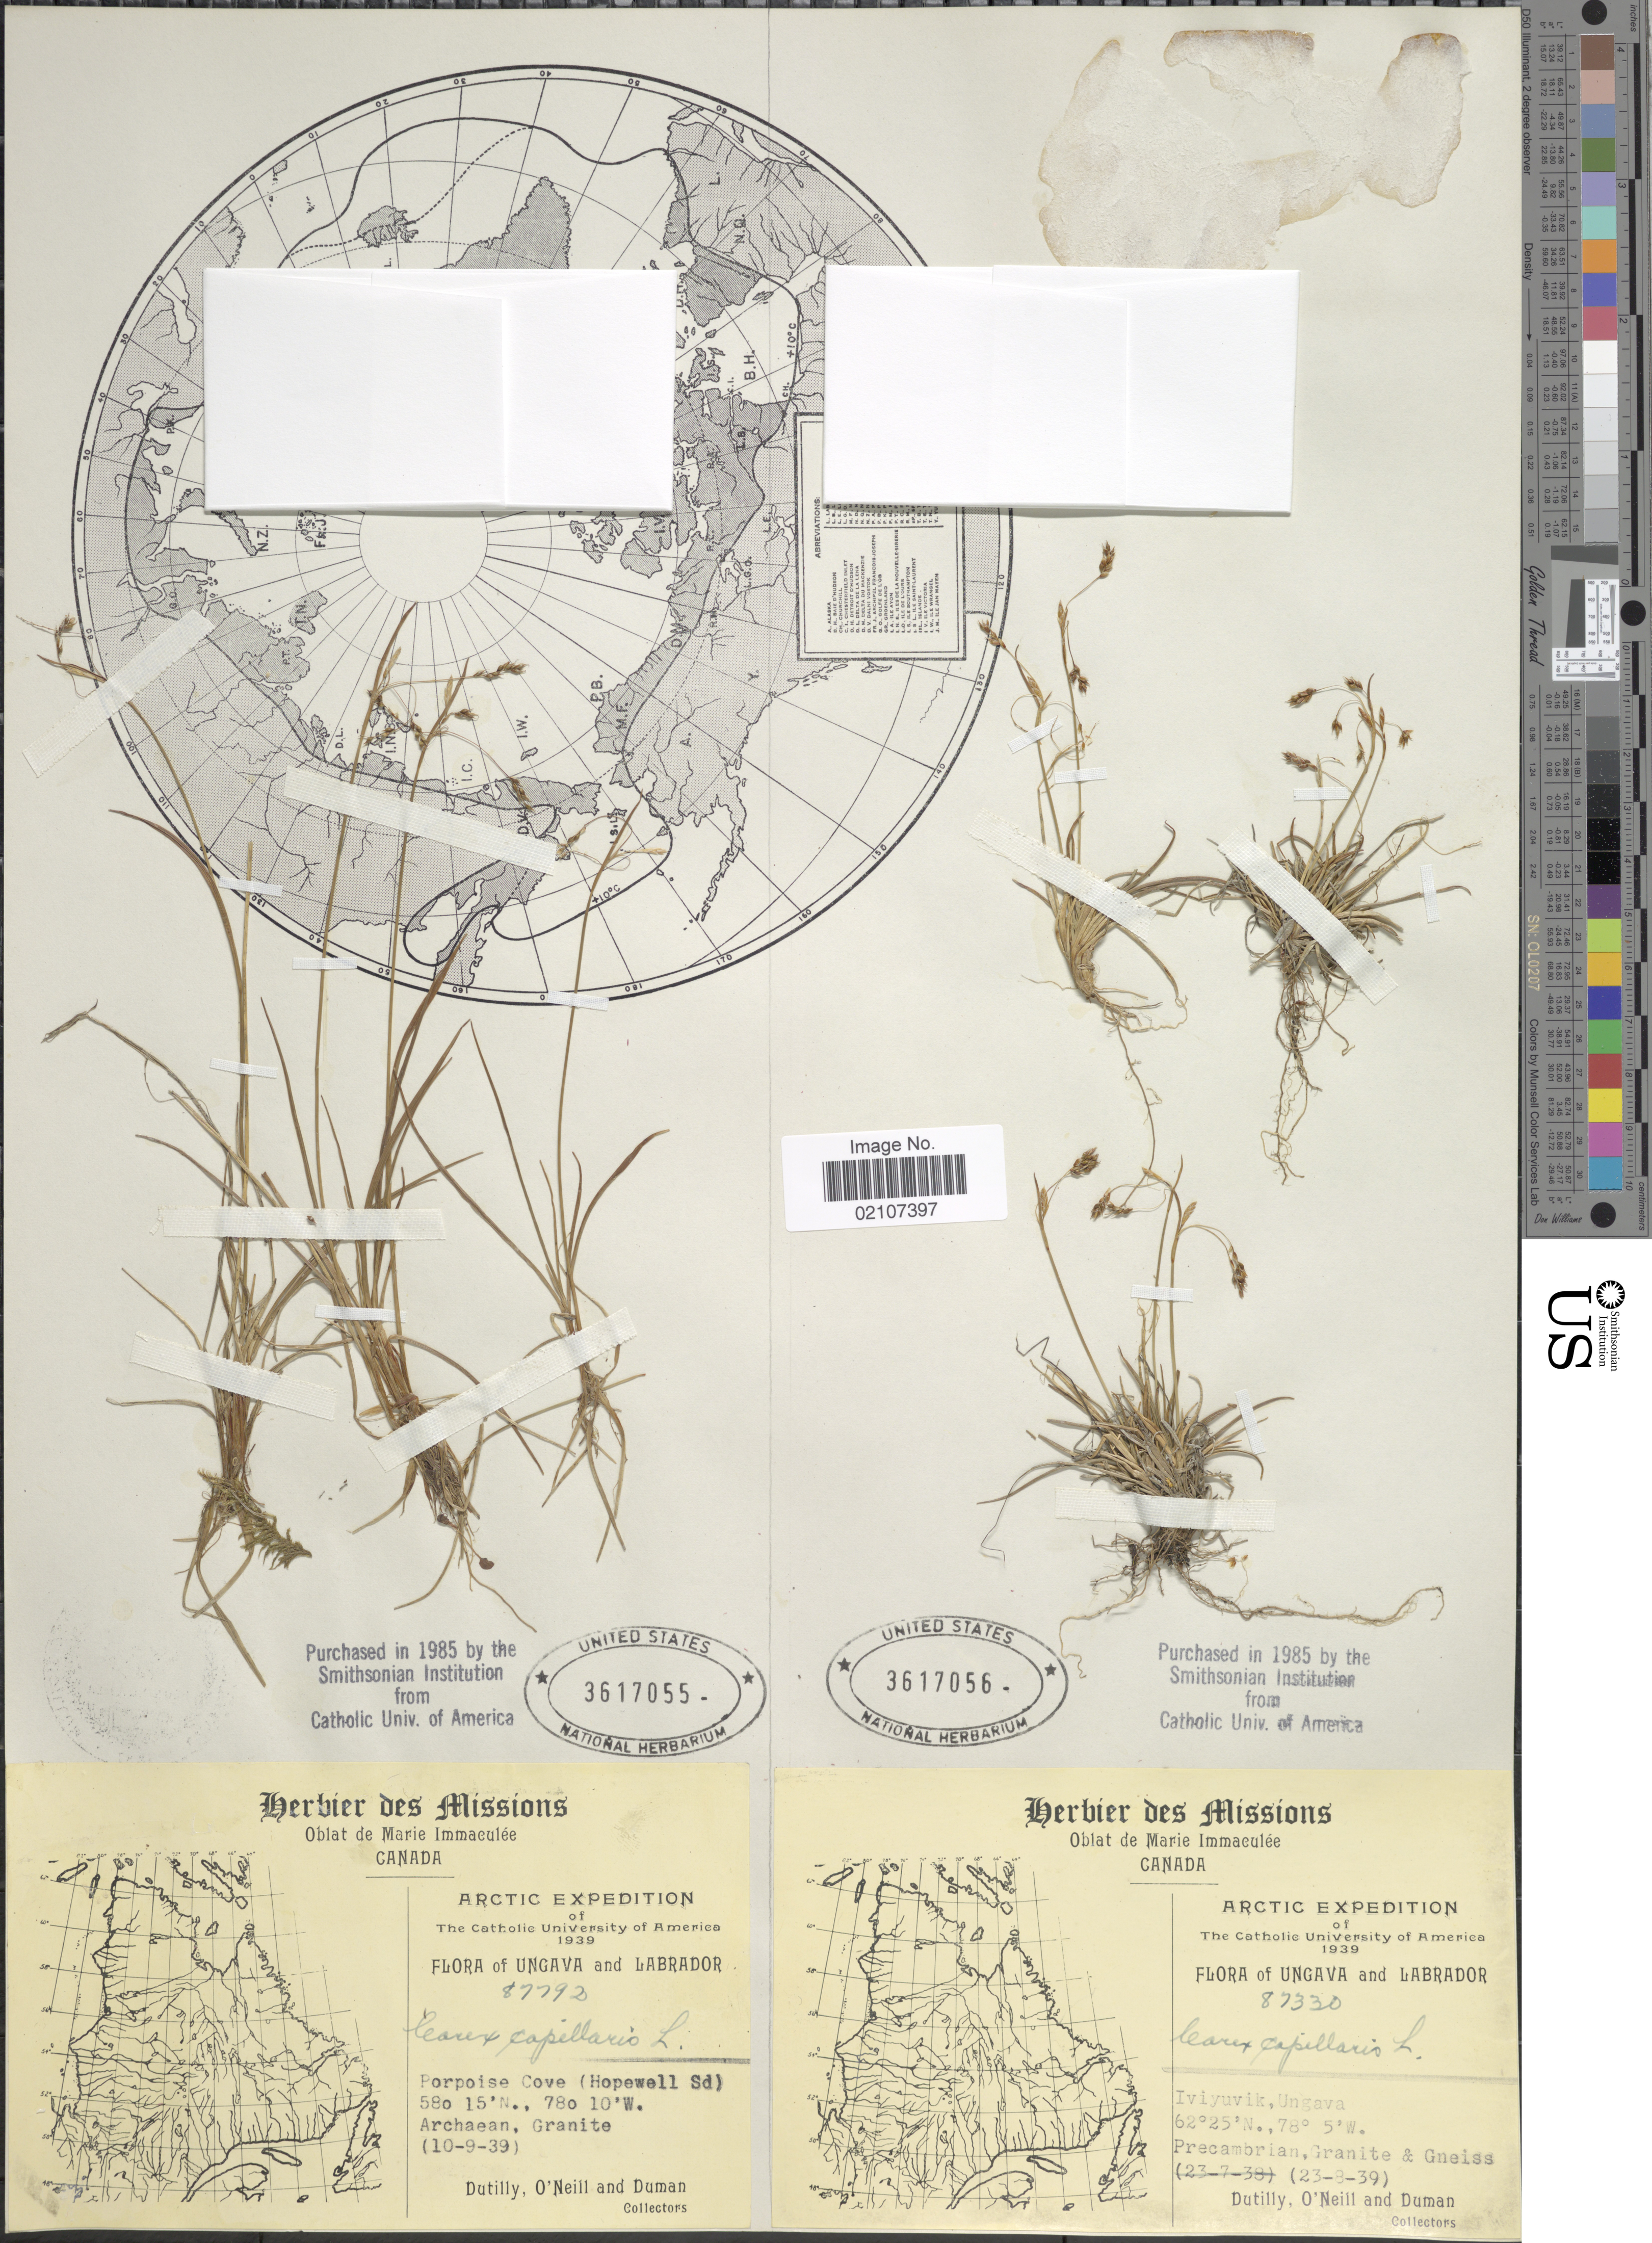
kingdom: Plantae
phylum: Tracheophyta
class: Liliopsida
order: Poales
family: Cyperaceae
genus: Carex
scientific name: Carex capillaris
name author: L.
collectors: -. Dutilly, O' Neill & -. Duman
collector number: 87792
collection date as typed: Transcribed d/m/y: 10/9/39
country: Canada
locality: Arctic, Ungava and Labrador, Porpoise Cove (Hopewell Sd)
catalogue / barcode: US 3617055